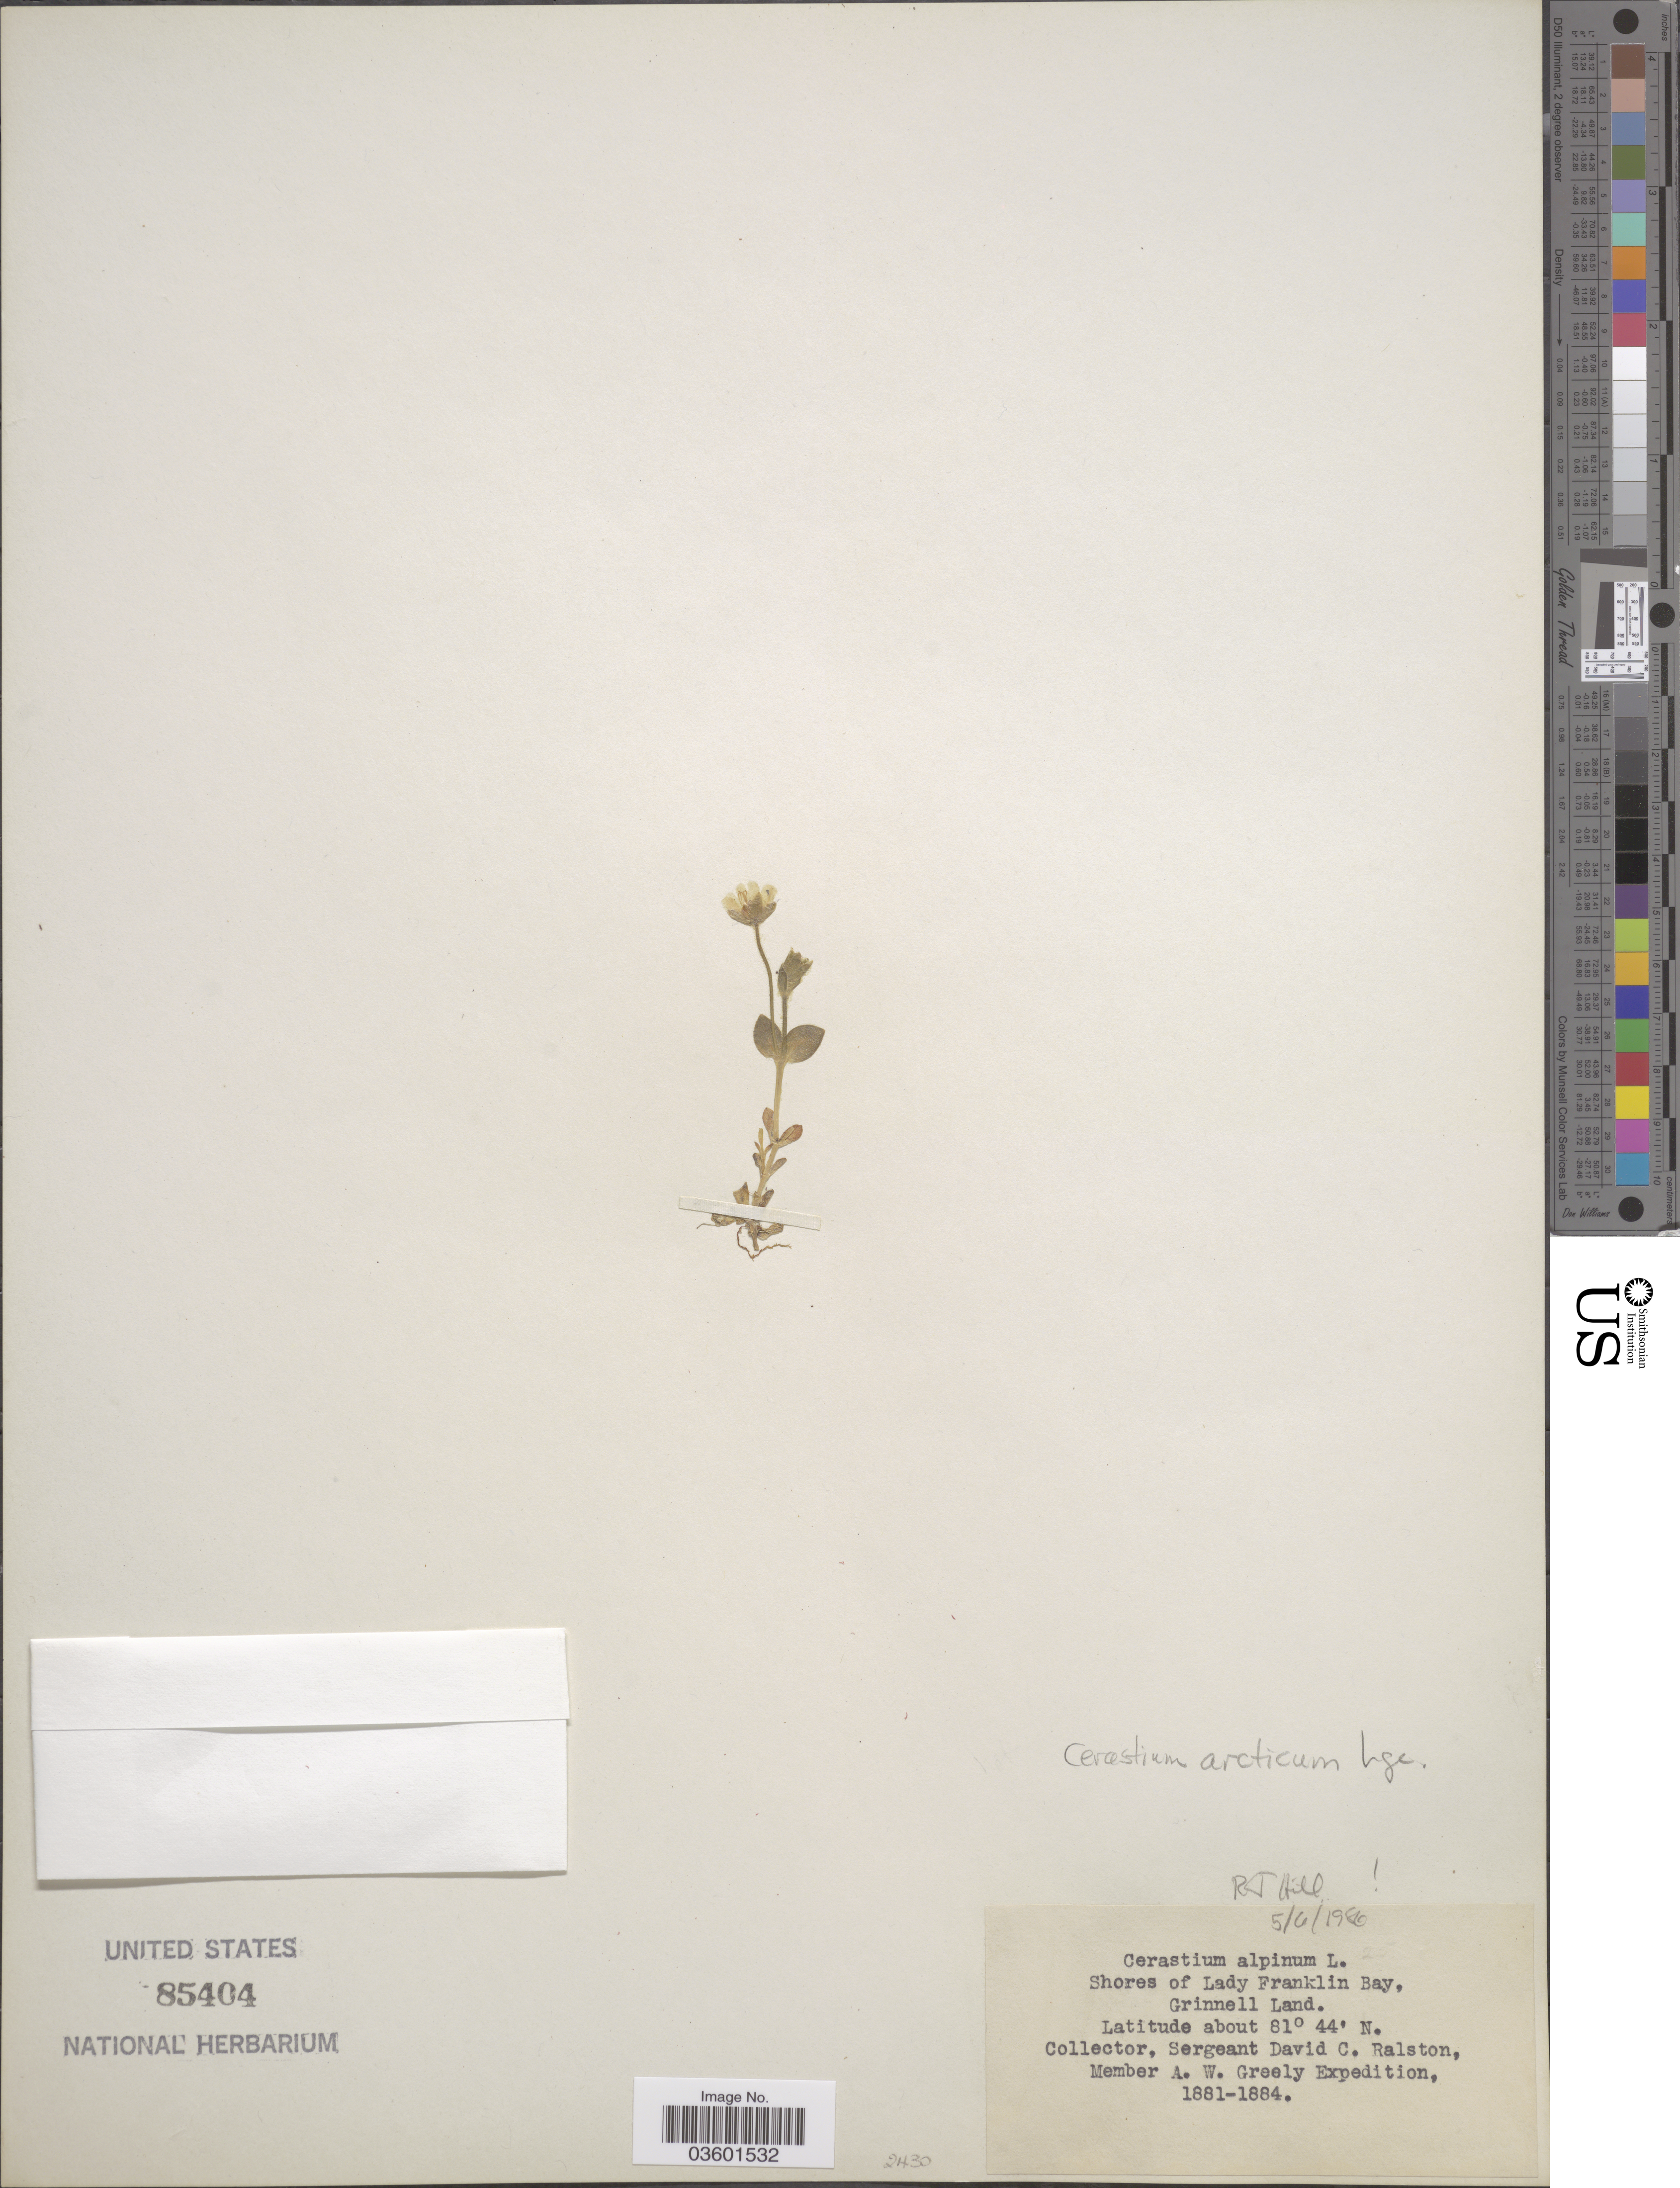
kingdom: Plantae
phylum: Tracheophyta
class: Magnoliopsida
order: Caryophyllales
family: Caryophyllaceae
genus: Cerastium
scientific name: Cerastium beeringianum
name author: Cham. & Schltdl.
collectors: D. Ralston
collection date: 1881/1884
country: Canada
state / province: Nunavut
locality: Shores of Lady Franklin Bay, Grinnell Land.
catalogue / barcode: US 85404